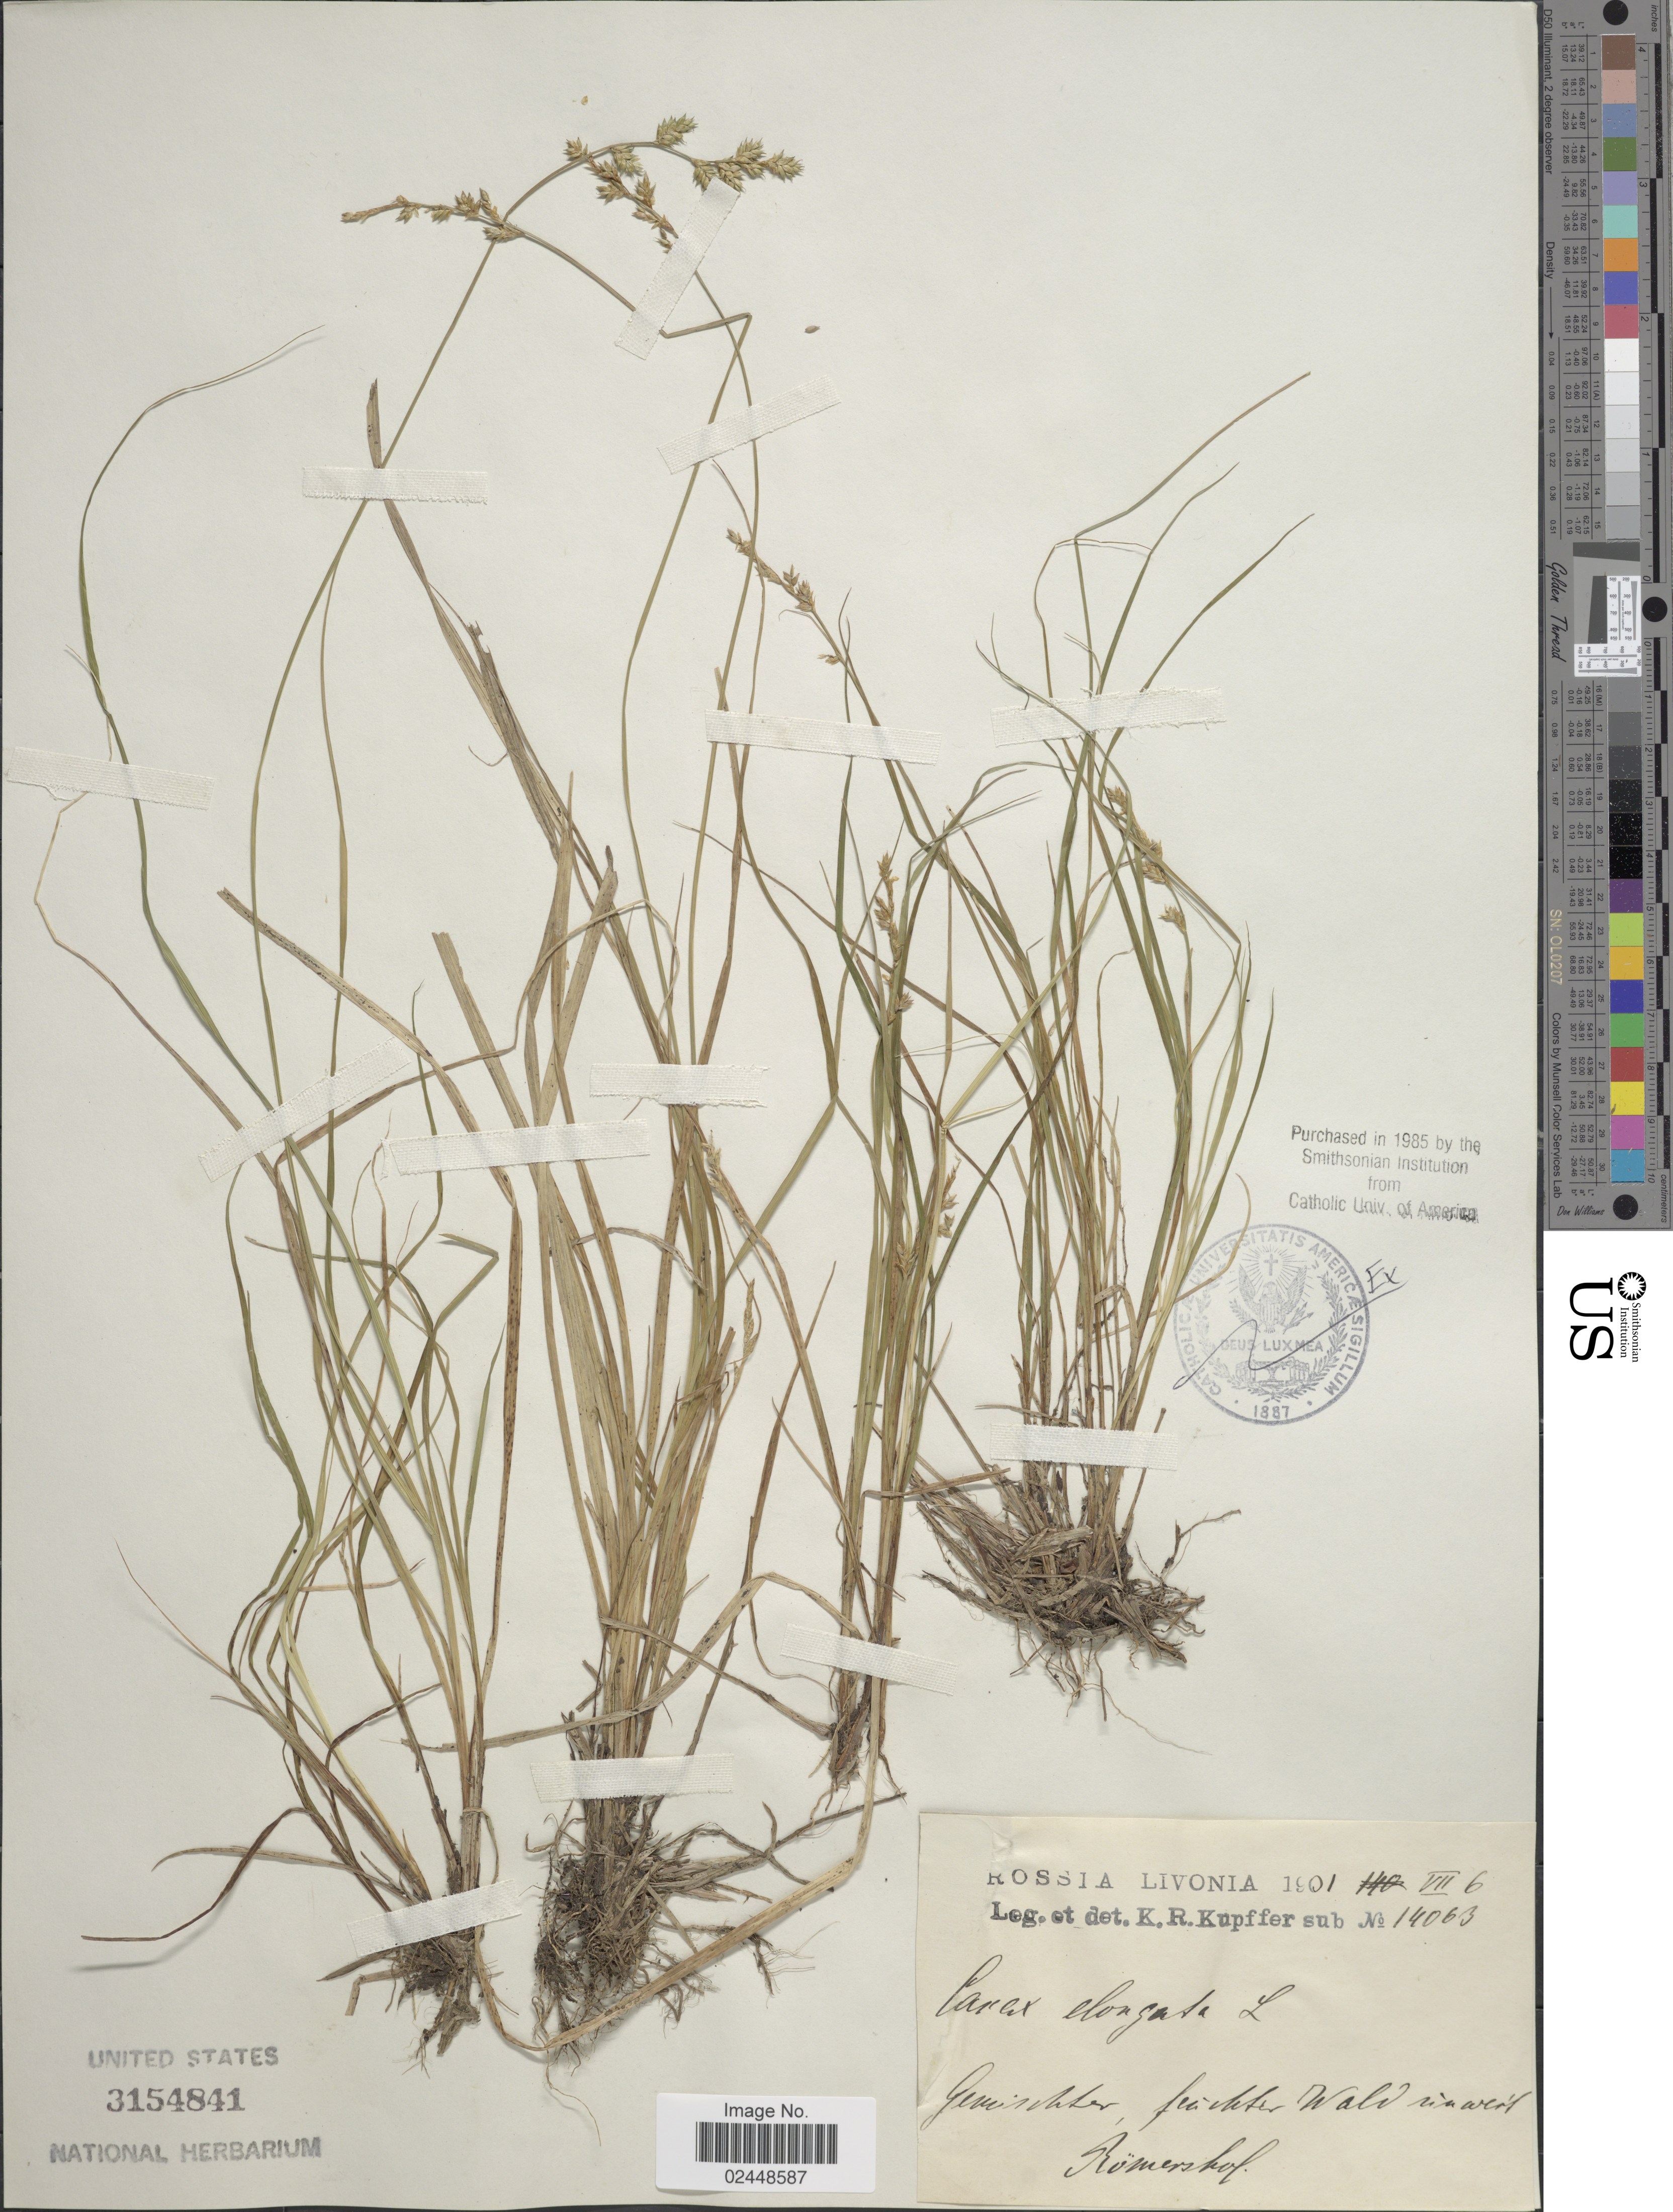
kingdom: Plantae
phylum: Tracheophyta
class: Liliopsida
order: Poales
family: Cyperaceae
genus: Carex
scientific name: Carex elongata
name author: L.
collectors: K. Kupffer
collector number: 14063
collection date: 1901-07-06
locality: Rossia Livonia. Geminshter, fechter Wald rin werf Romemhol [interpreted]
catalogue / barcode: US 3154841